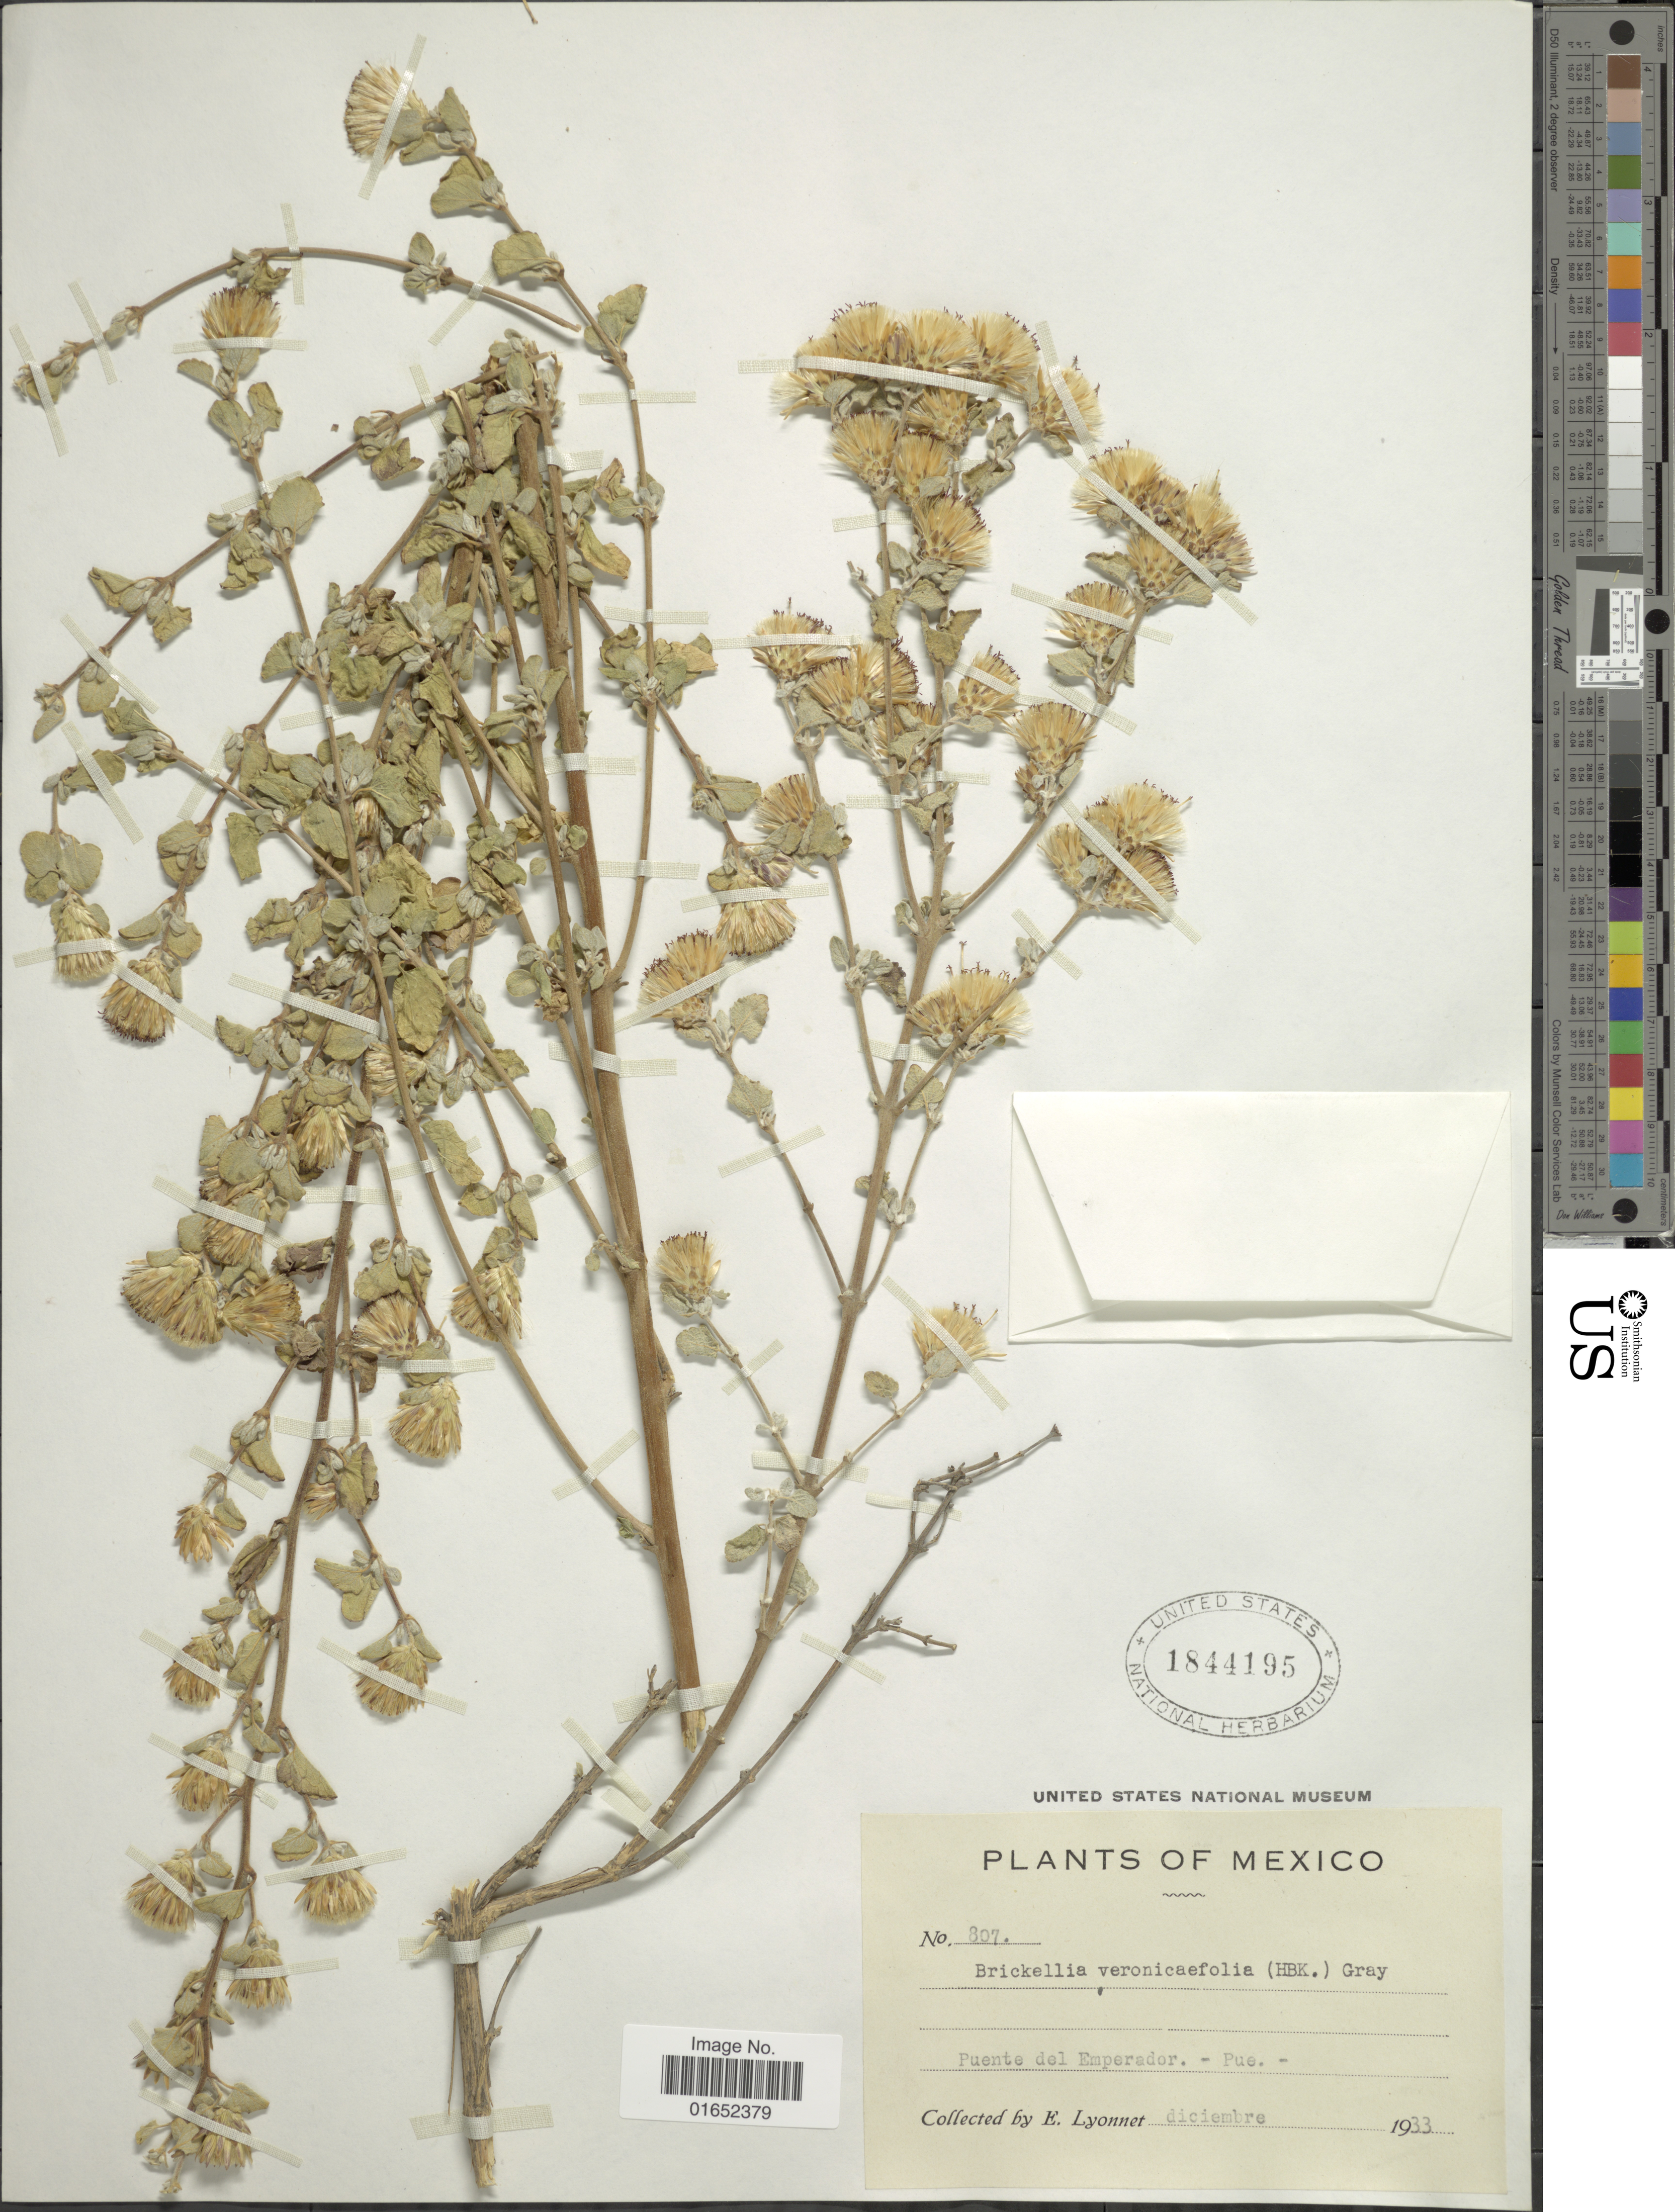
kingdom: Plantae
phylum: Tracheophyta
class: Magnoliopsida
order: Asterales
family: Asteraceae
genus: Brickellia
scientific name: Brickellia veronicaefolia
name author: (Kunth) A. Gray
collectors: E. Lyonnet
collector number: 807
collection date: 1933-12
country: Mexico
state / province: Puebla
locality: Puente dl Emperador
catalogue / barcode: US 1844195